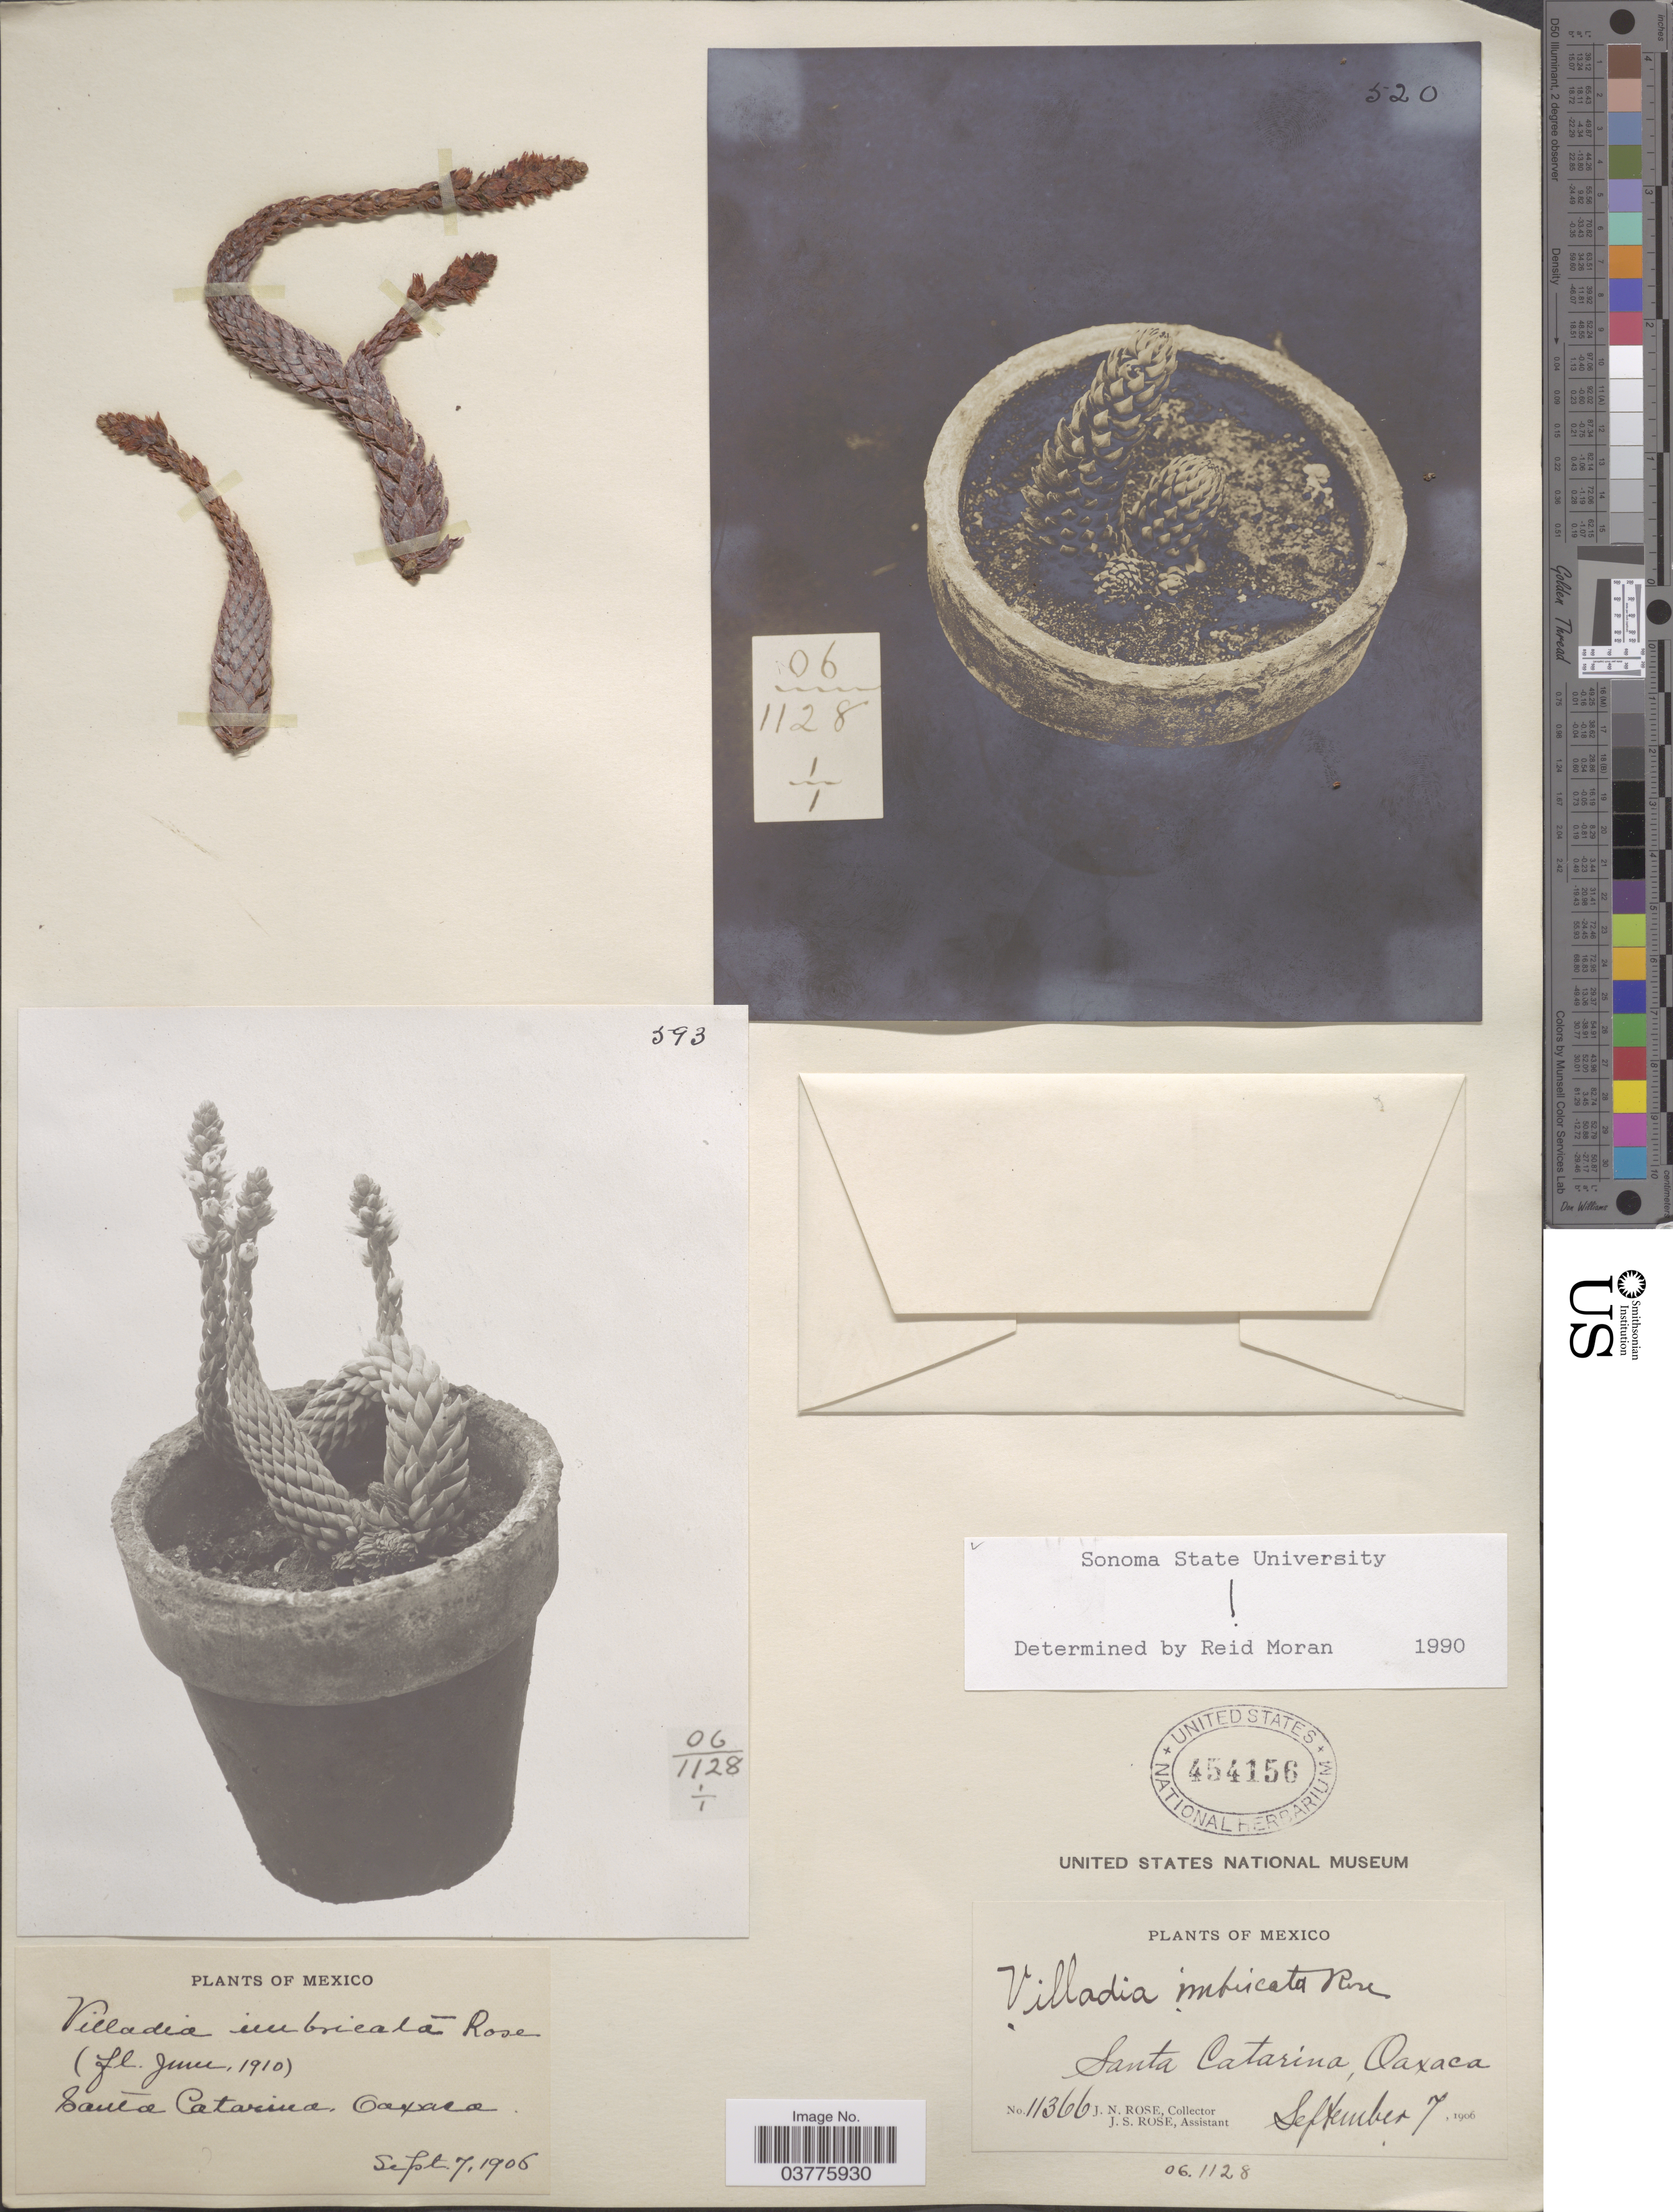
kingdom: Plantae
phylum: Tracheophyta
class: Magnoliopsida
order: Saxifragales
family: Crassulaceae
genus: Villadia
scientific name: Villadia imbricata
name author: Rose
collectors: J. N. Rose & J. S. Rose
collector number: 11366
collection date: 1906-09-07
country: Mexico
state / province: Oaxaca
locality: Santa Catarina.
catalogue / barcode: US 454156